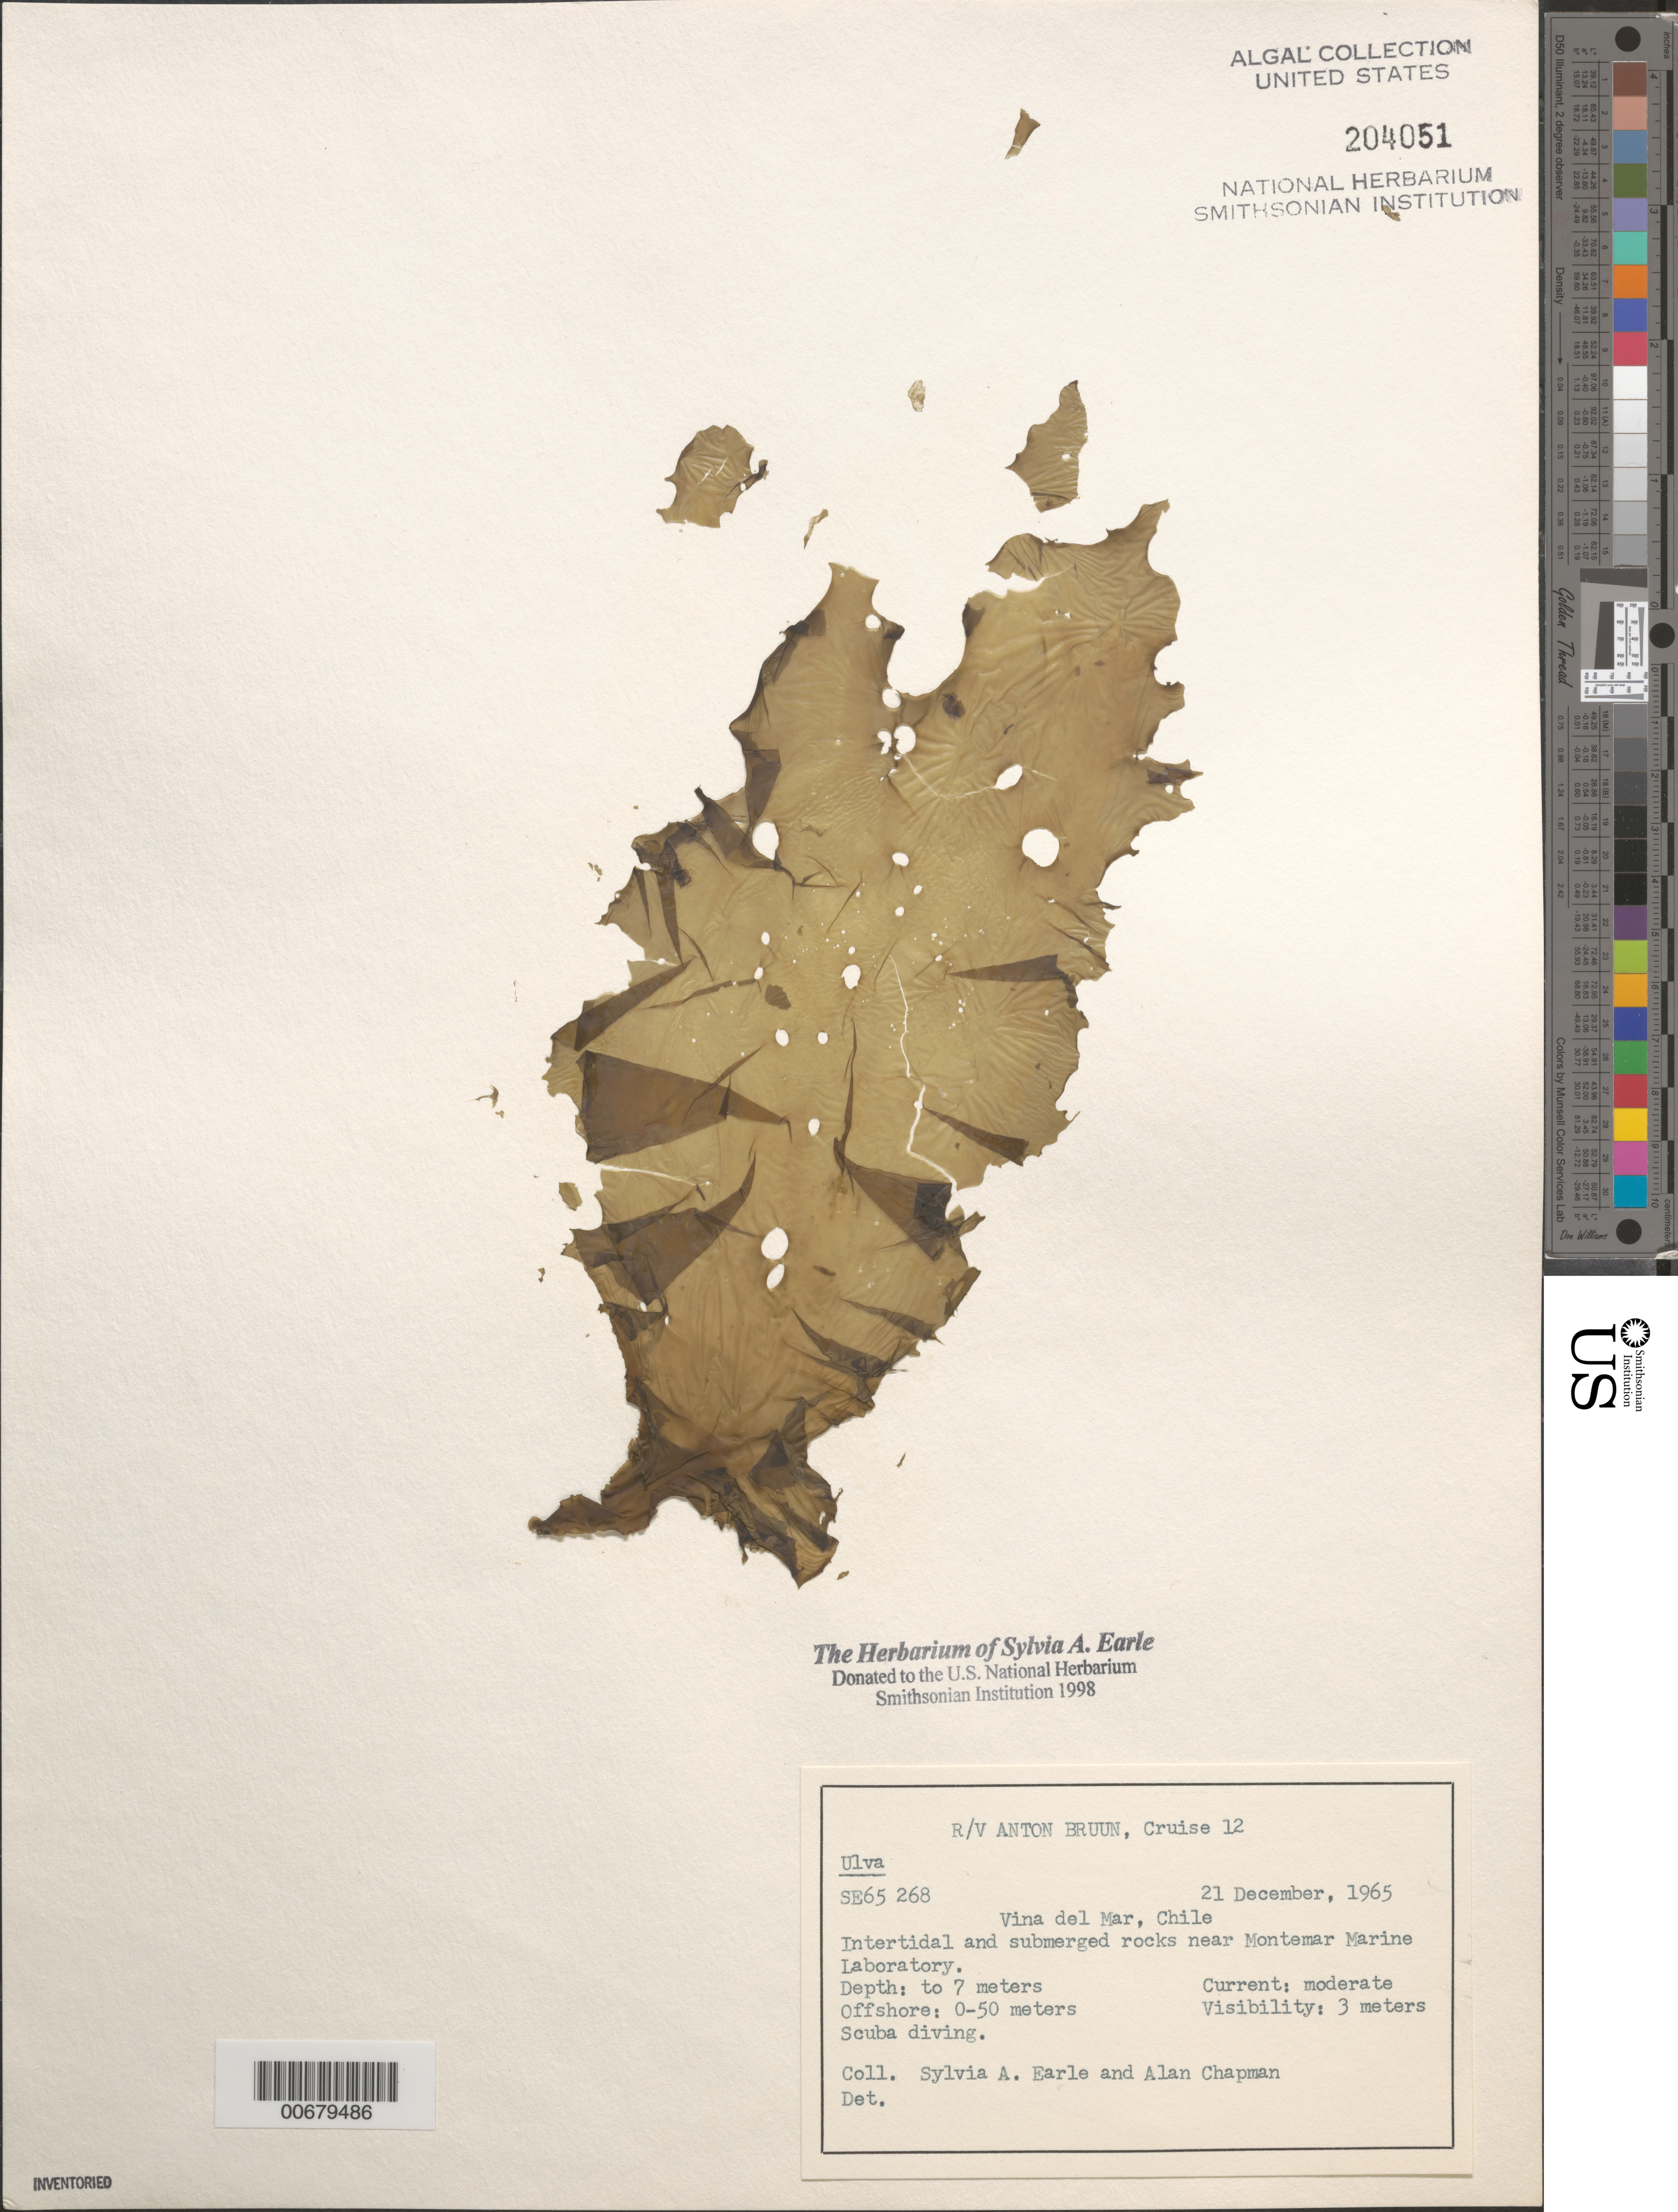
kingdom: Plantae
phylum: Chlorophyta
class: Ulvophyceae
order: Ulvales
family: Ulvaceae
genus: Ulva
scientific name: Ulva sp.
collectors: S. A. Earle & A. Chapman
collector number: SE 65268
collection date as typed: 21 Dec 1965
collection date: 1965-12-21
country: Chile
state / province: Valparaíso (V)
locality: Vina del Mar, near Montemar Marine Laboratory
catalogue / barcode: US 204051